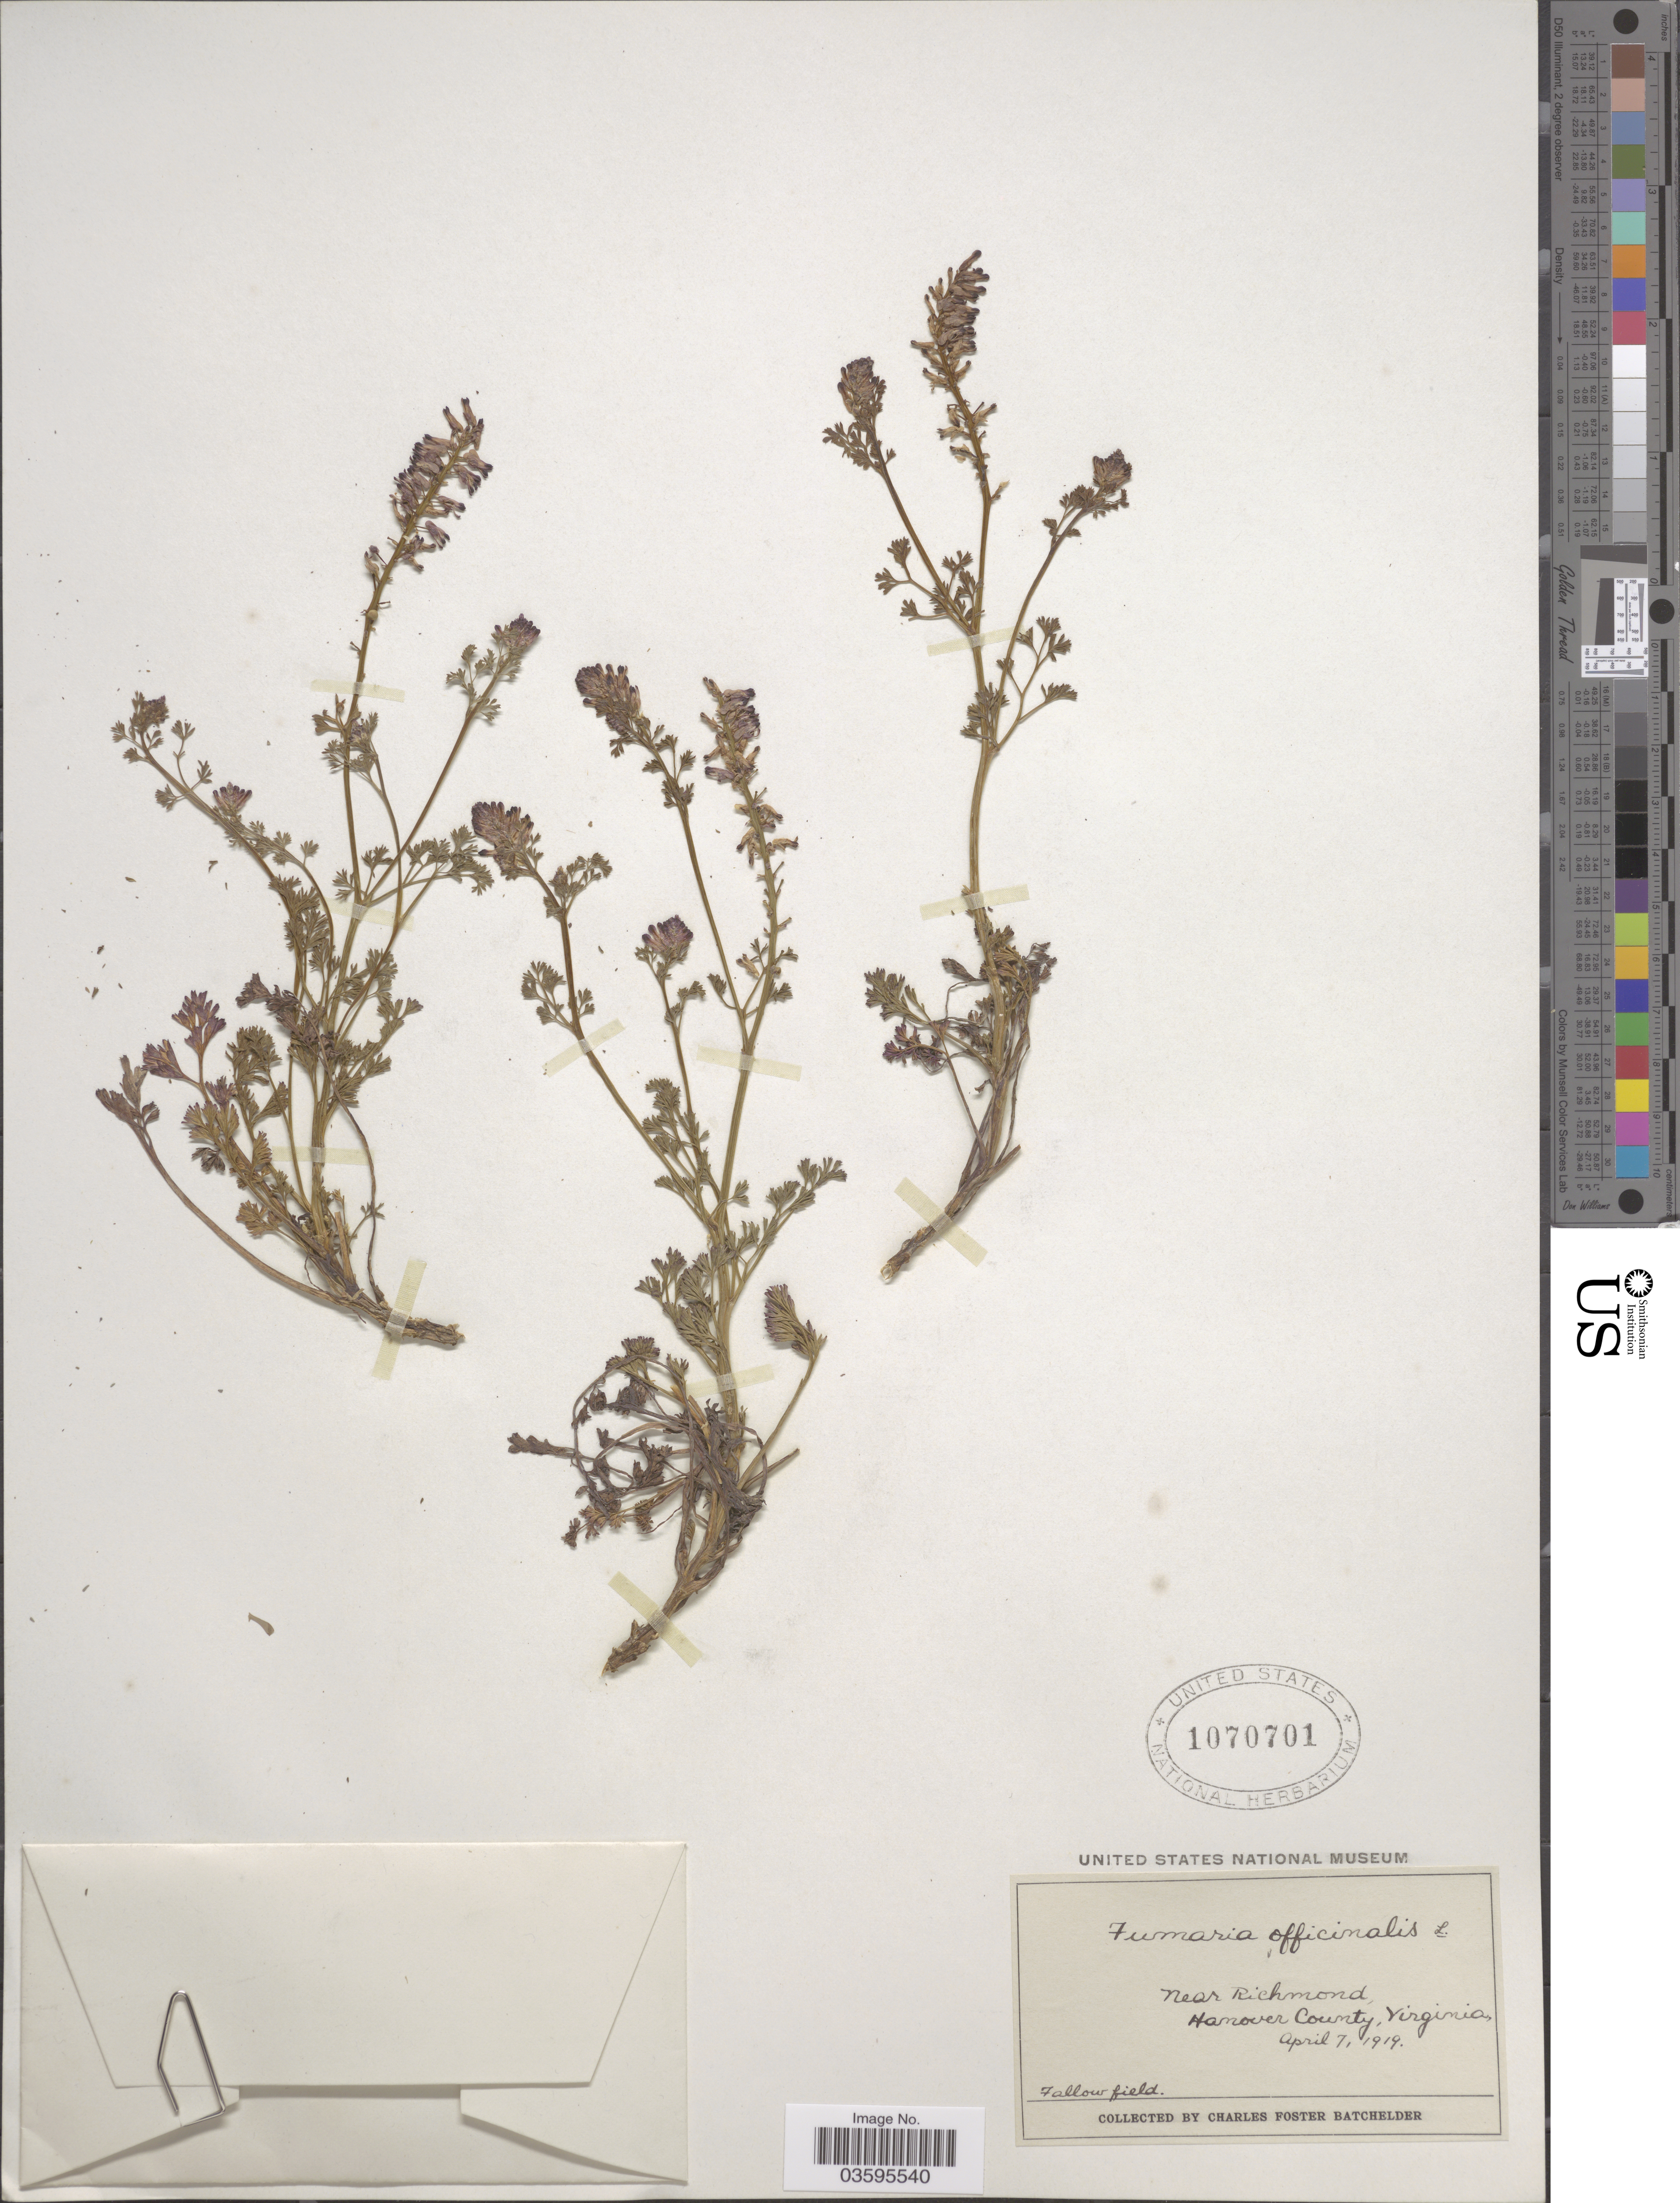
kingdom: Plantae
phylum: Tracheophyta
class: Magnoliopsida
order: Ranunculales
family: Papaveraceae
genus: Fumaria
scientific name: Fumaria officinalis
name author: L.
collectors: C. Batchelder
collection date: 1919-04-07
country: United States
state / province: Virginia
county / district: Hanover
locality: Near Richmond, Hanover County.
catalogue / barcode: US 1070701